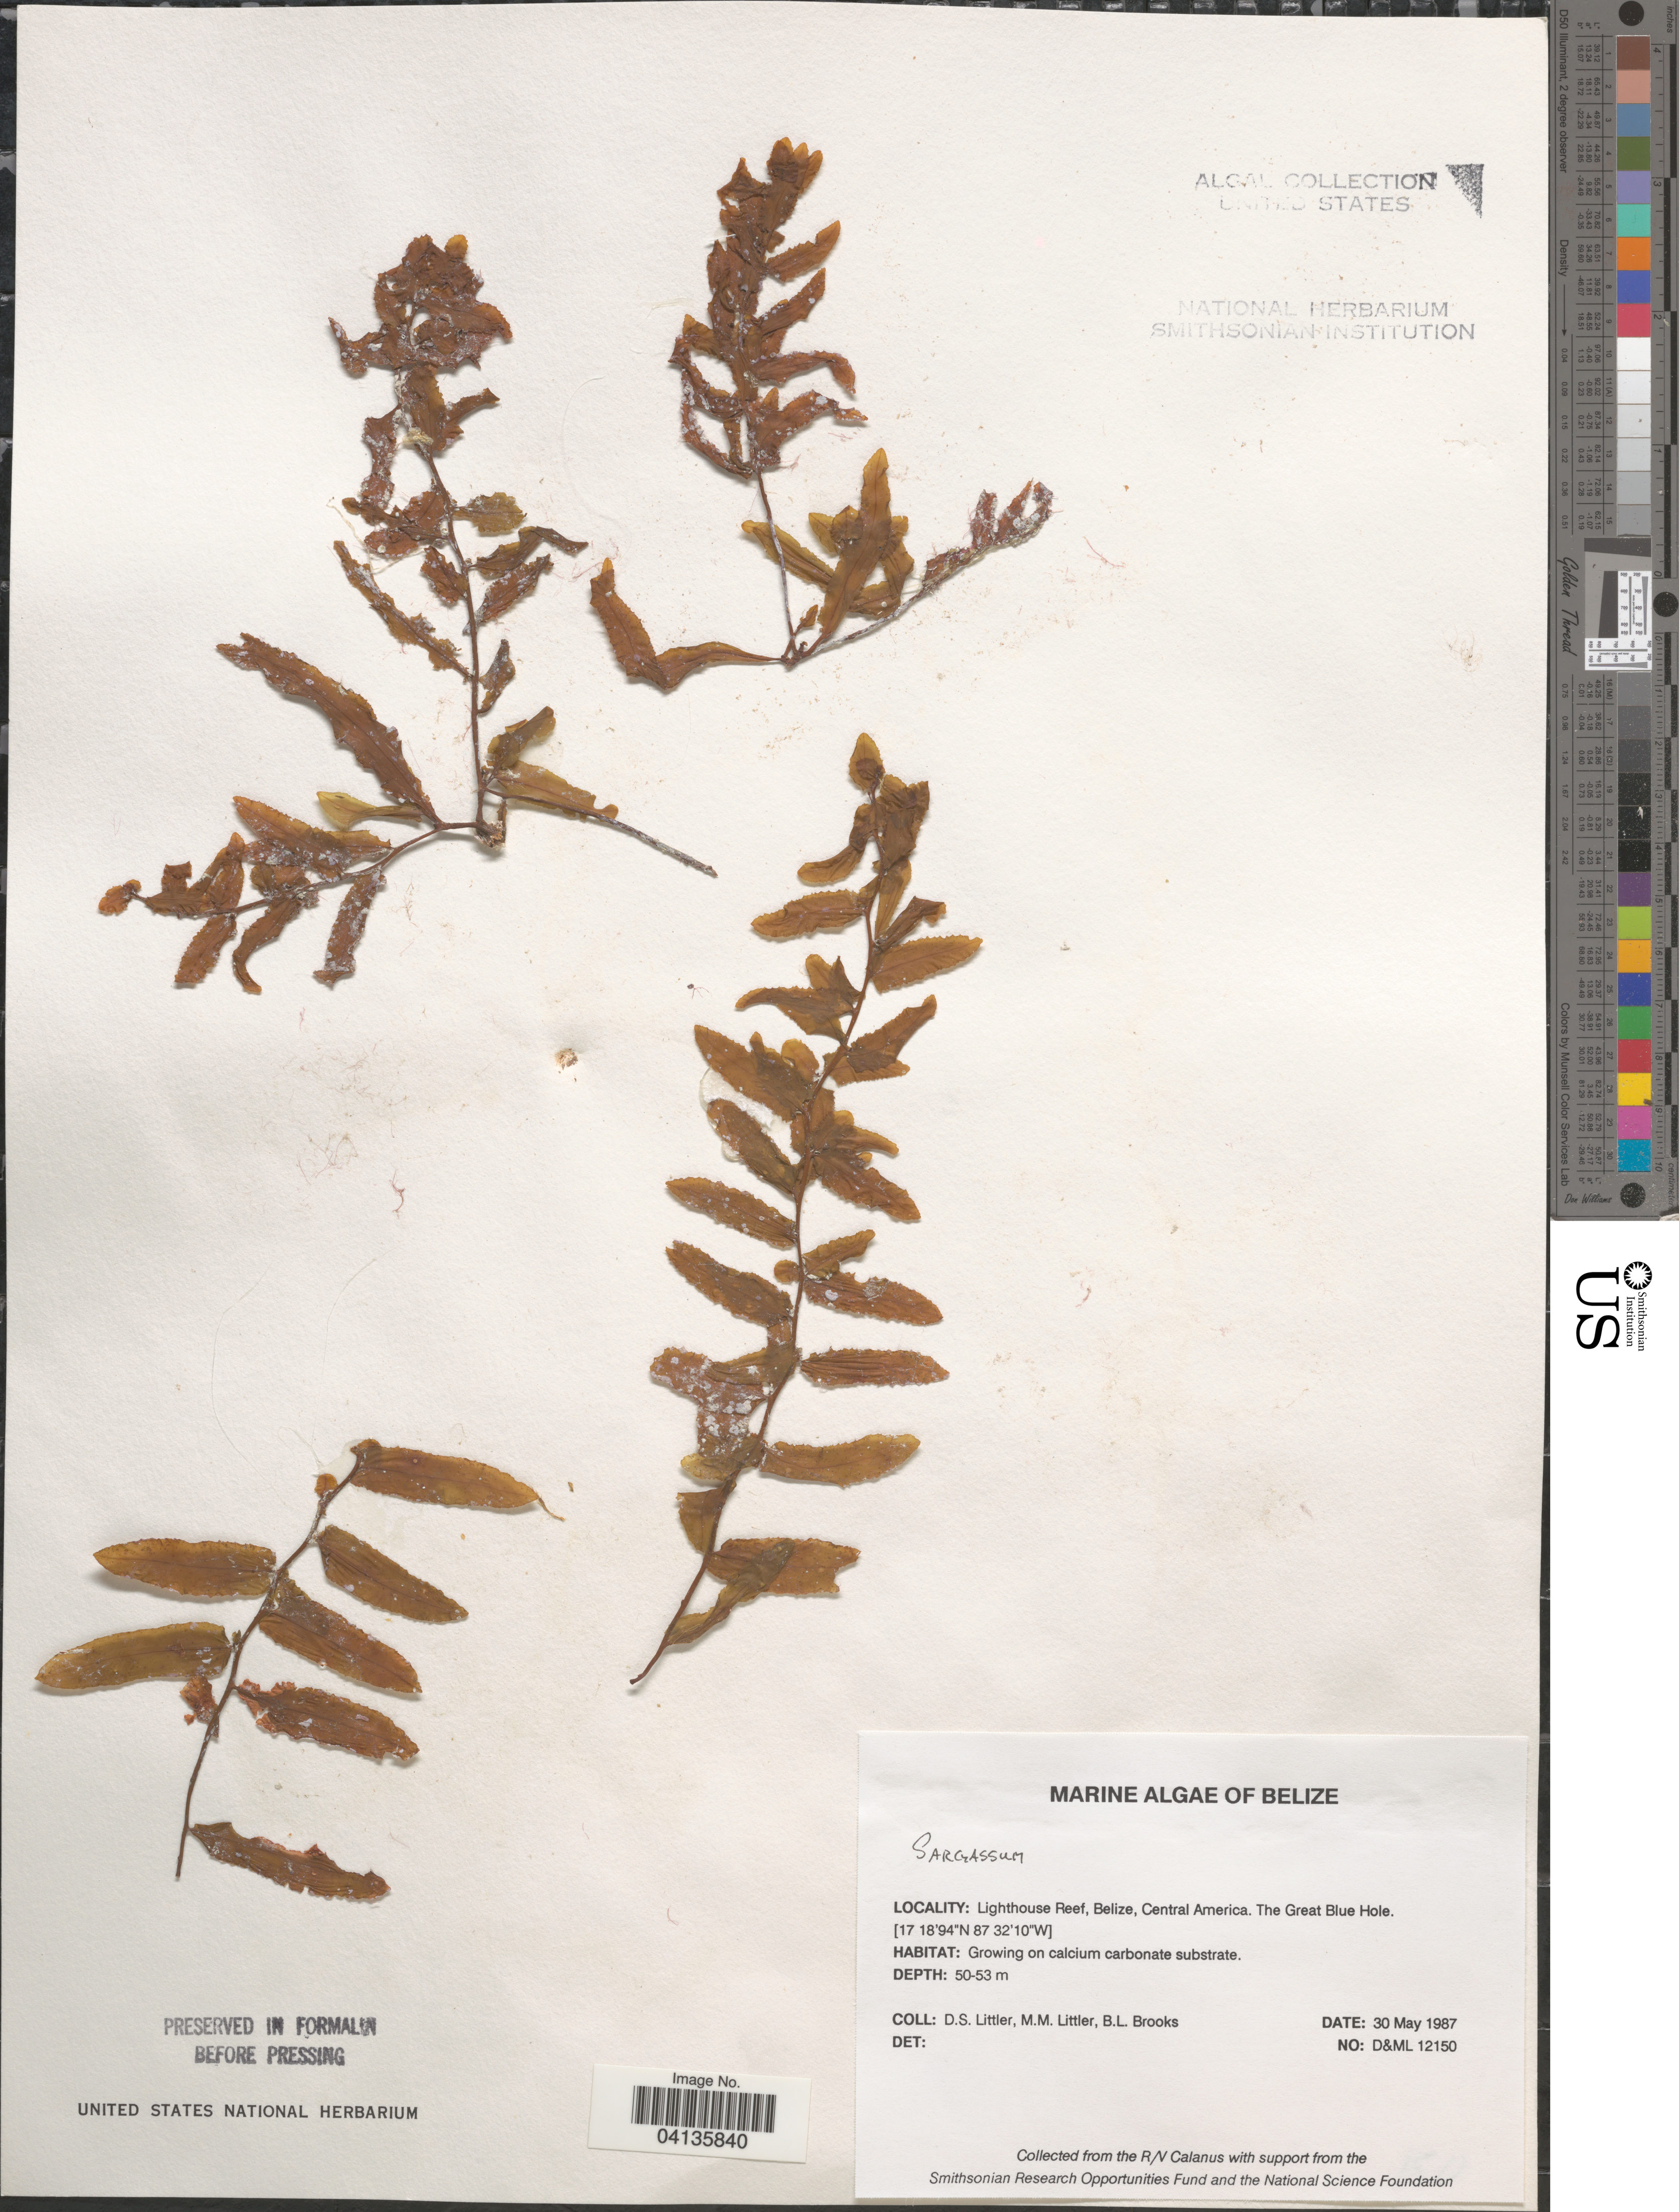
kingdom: Chromista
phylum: Ochrophyta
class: Phaeophyceae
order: Fucales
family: Sargassaceae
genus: Sargassum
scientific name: Sargassum sp.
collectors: D. S. Littler & B. Brooks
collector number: D&ML 12150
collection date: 1987-05-30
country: Belize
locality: Lighthouse Reef. The Great Blue hole.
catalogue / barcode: US 238683